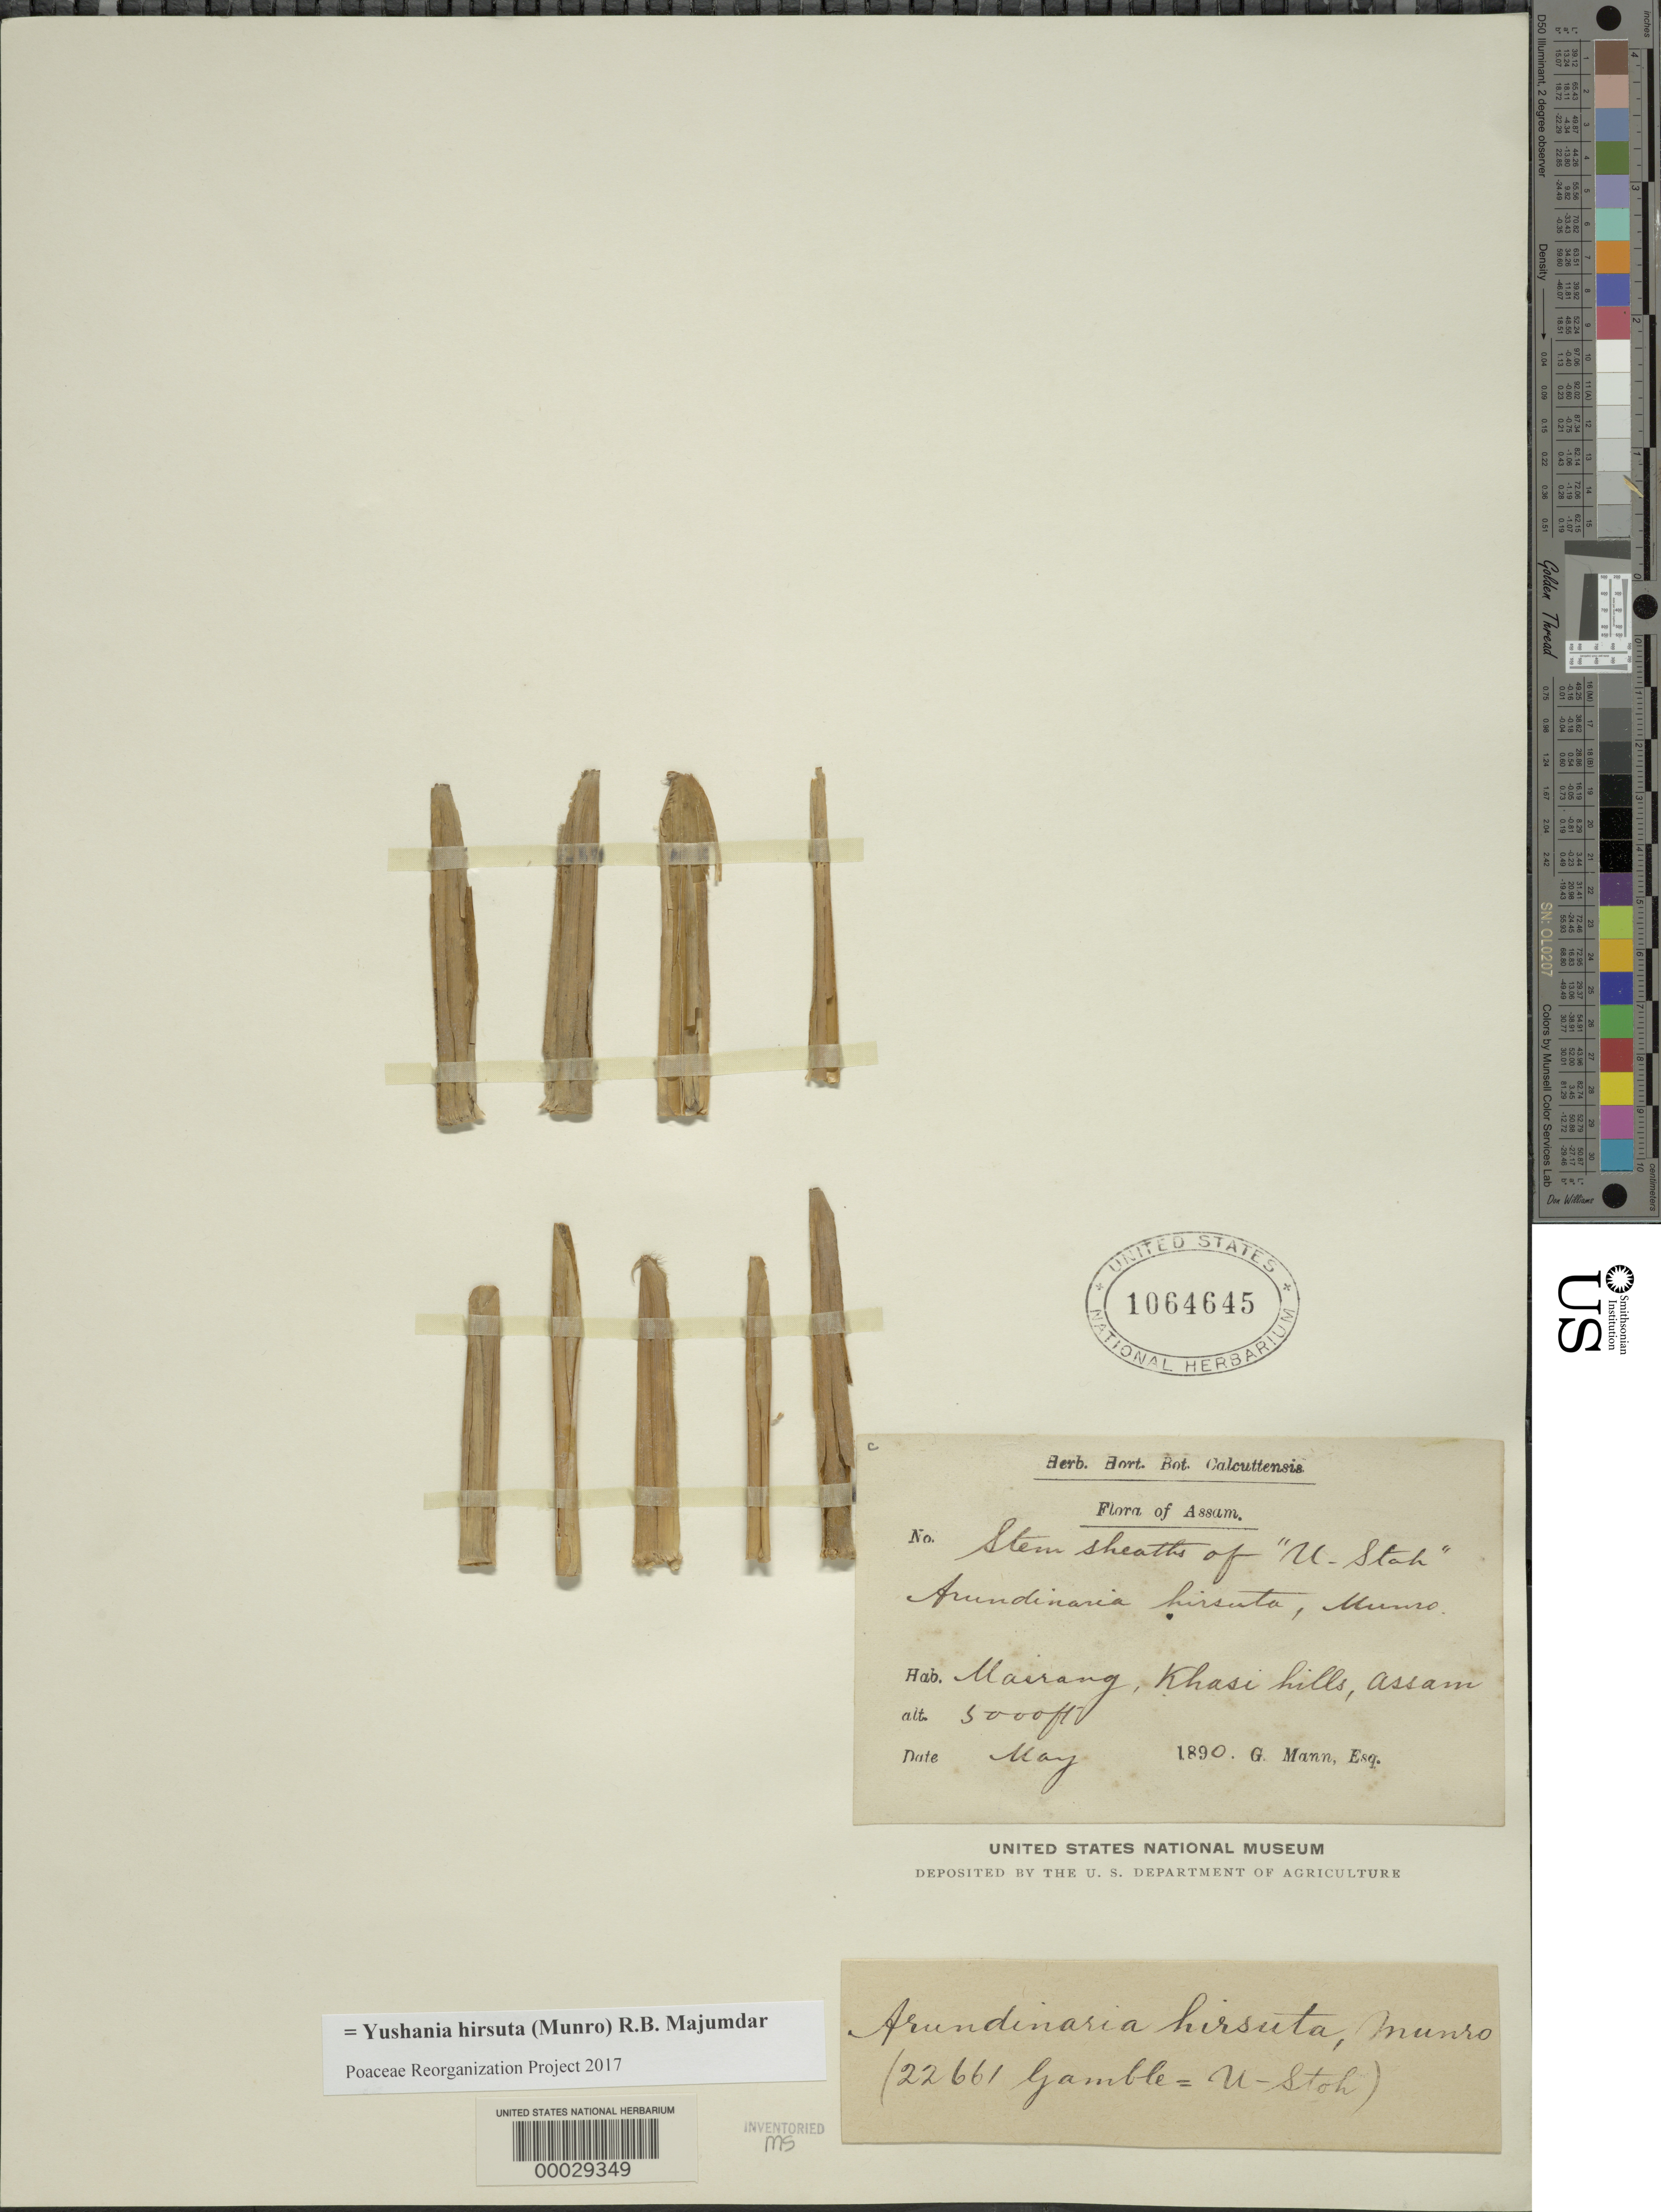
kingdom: Plantae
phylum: Tracheophyta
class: Liliopsida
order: Poales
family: Poaceae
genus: Yushania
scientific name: Yushania hirsuta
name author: (Munro) R.B. Majumdar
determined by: Poaceae Reorganization Project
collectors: G. Mann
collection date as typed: May 1890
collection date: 1890-05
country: India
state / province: Meghalaya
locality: Assam, mairang, khasi hills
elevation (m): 1524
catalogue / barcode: US 1064645